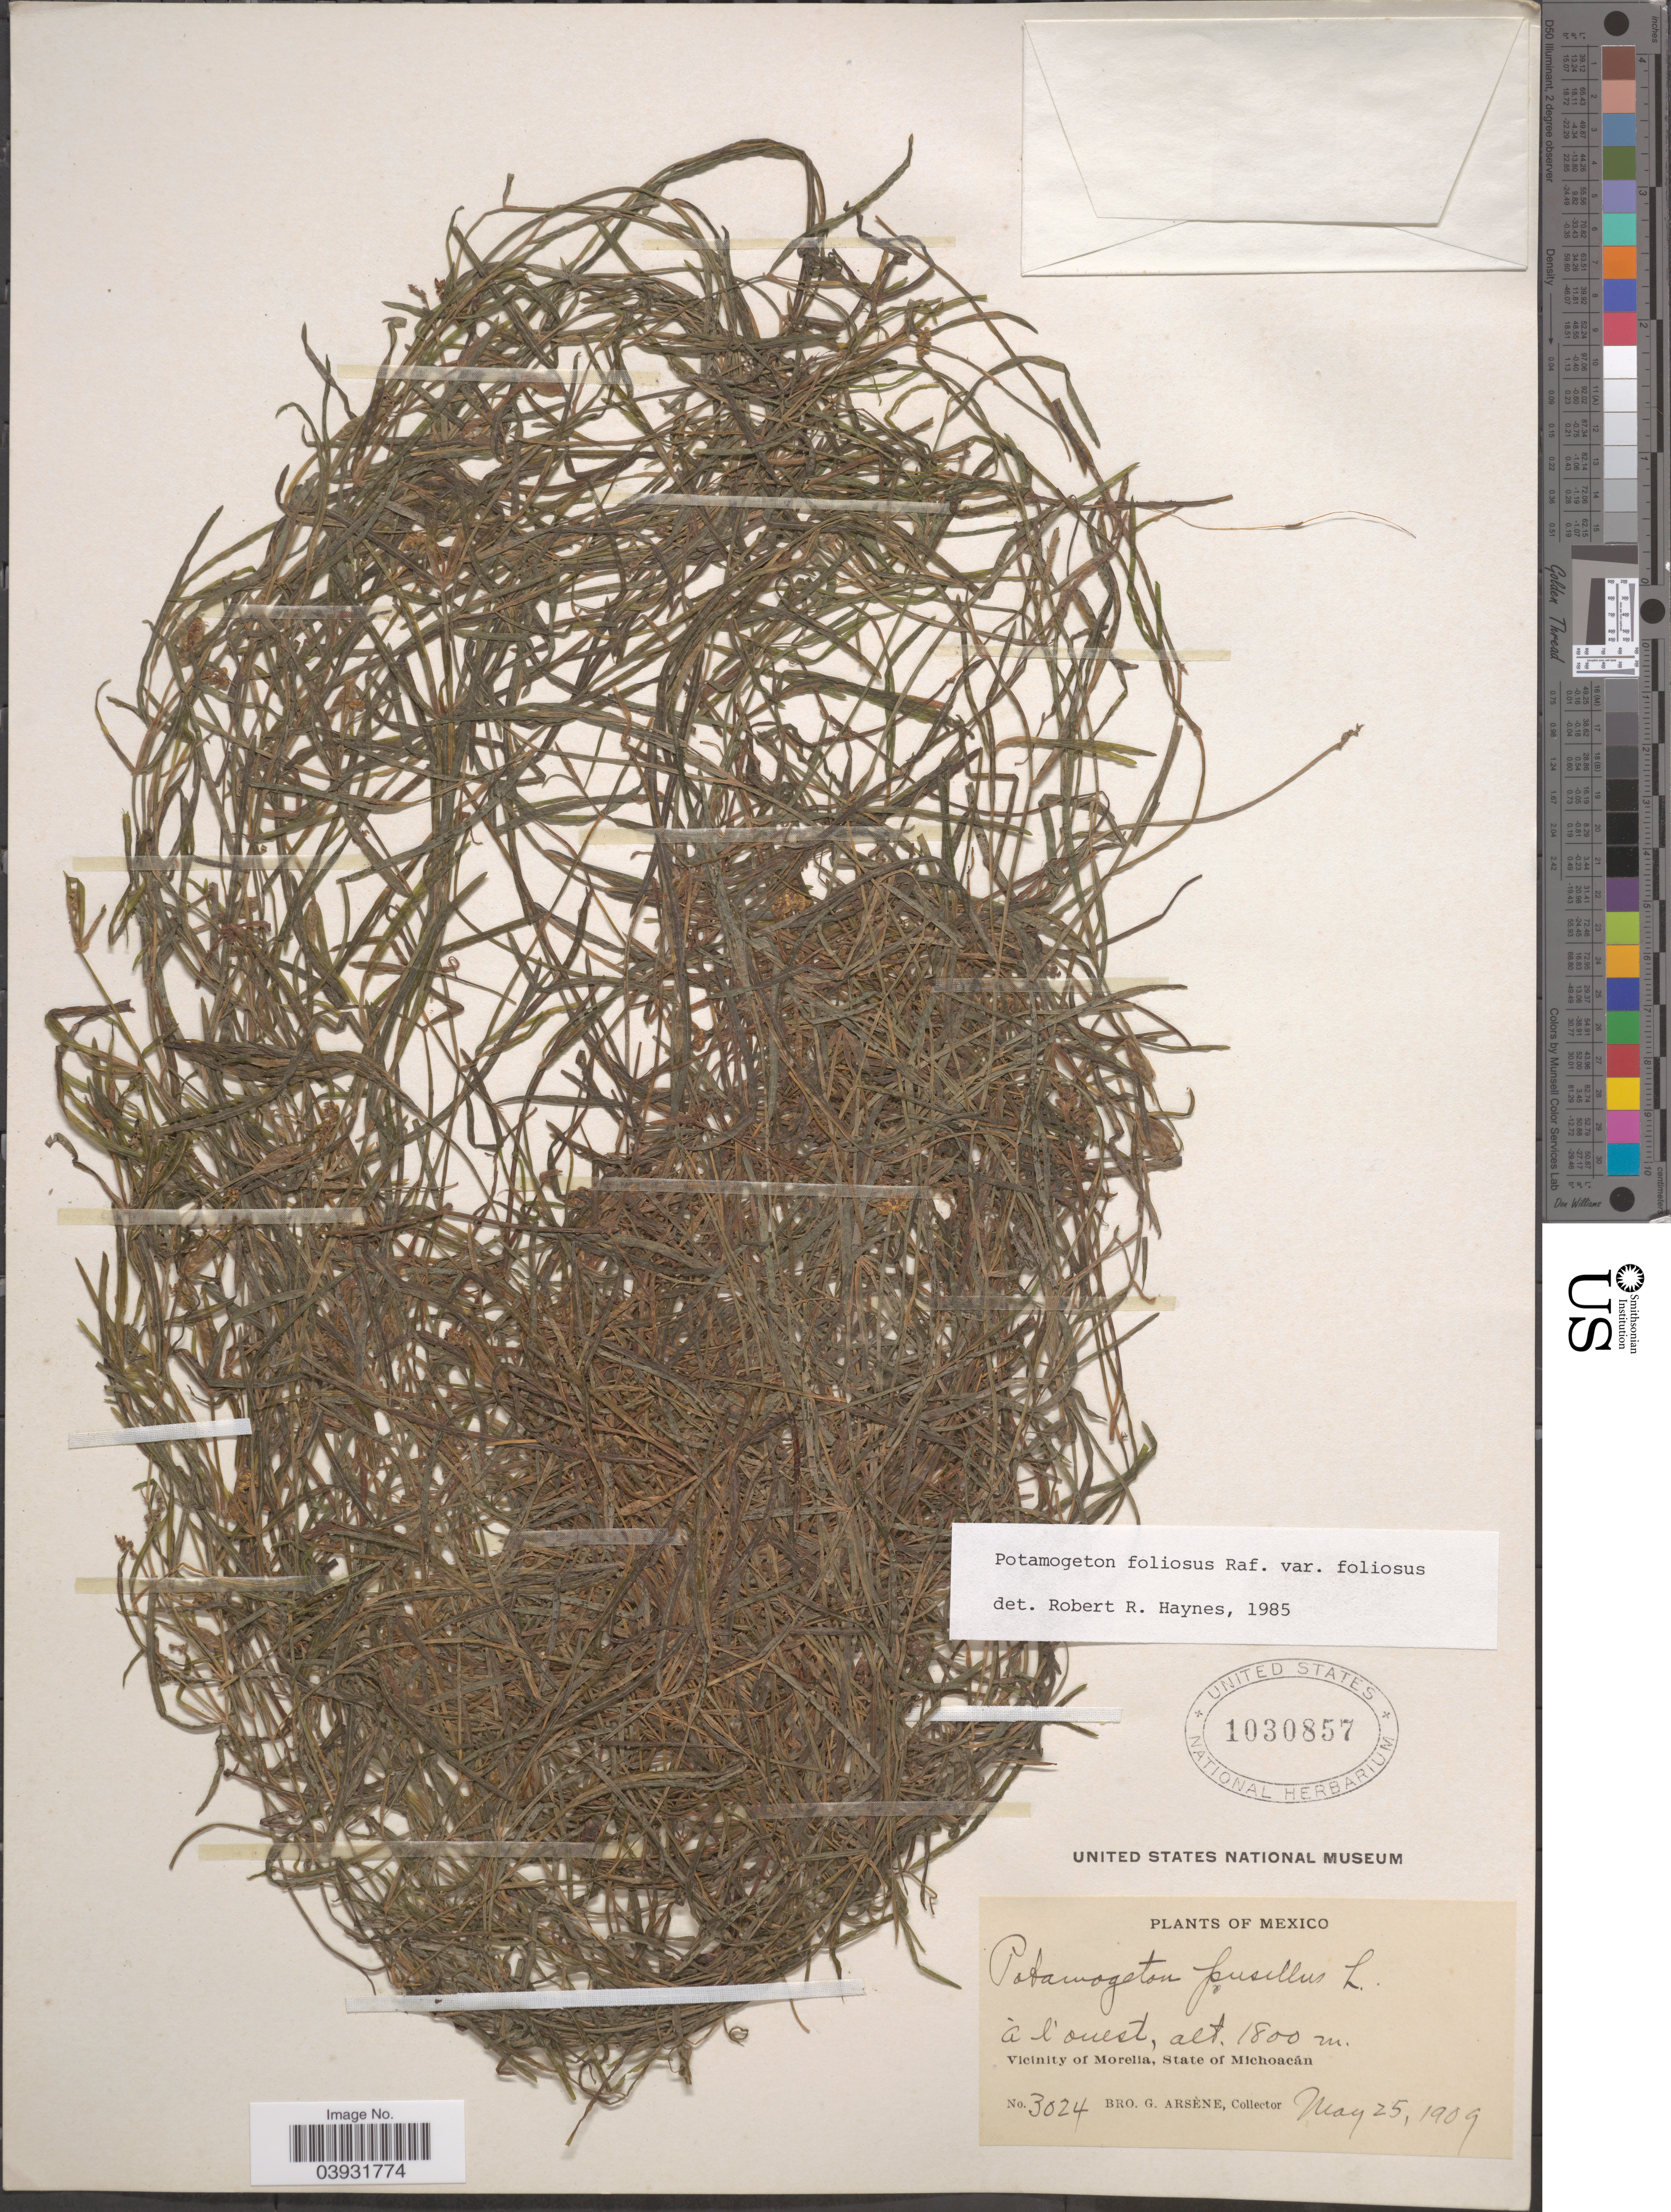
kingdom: Plantae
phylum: Tracheophyta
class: Liliopsida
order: Alismatales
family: Potamogetonaceae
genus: Potamogeton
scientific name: Potamogeton foliosus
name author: Raf.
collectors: Bro. G. Arsène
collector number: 3024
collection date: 1909-05-25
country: Mexico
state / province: Michoacán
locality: A l'ouest. Vicinity of Morelia.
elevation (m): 1800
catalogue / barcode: US 1030857